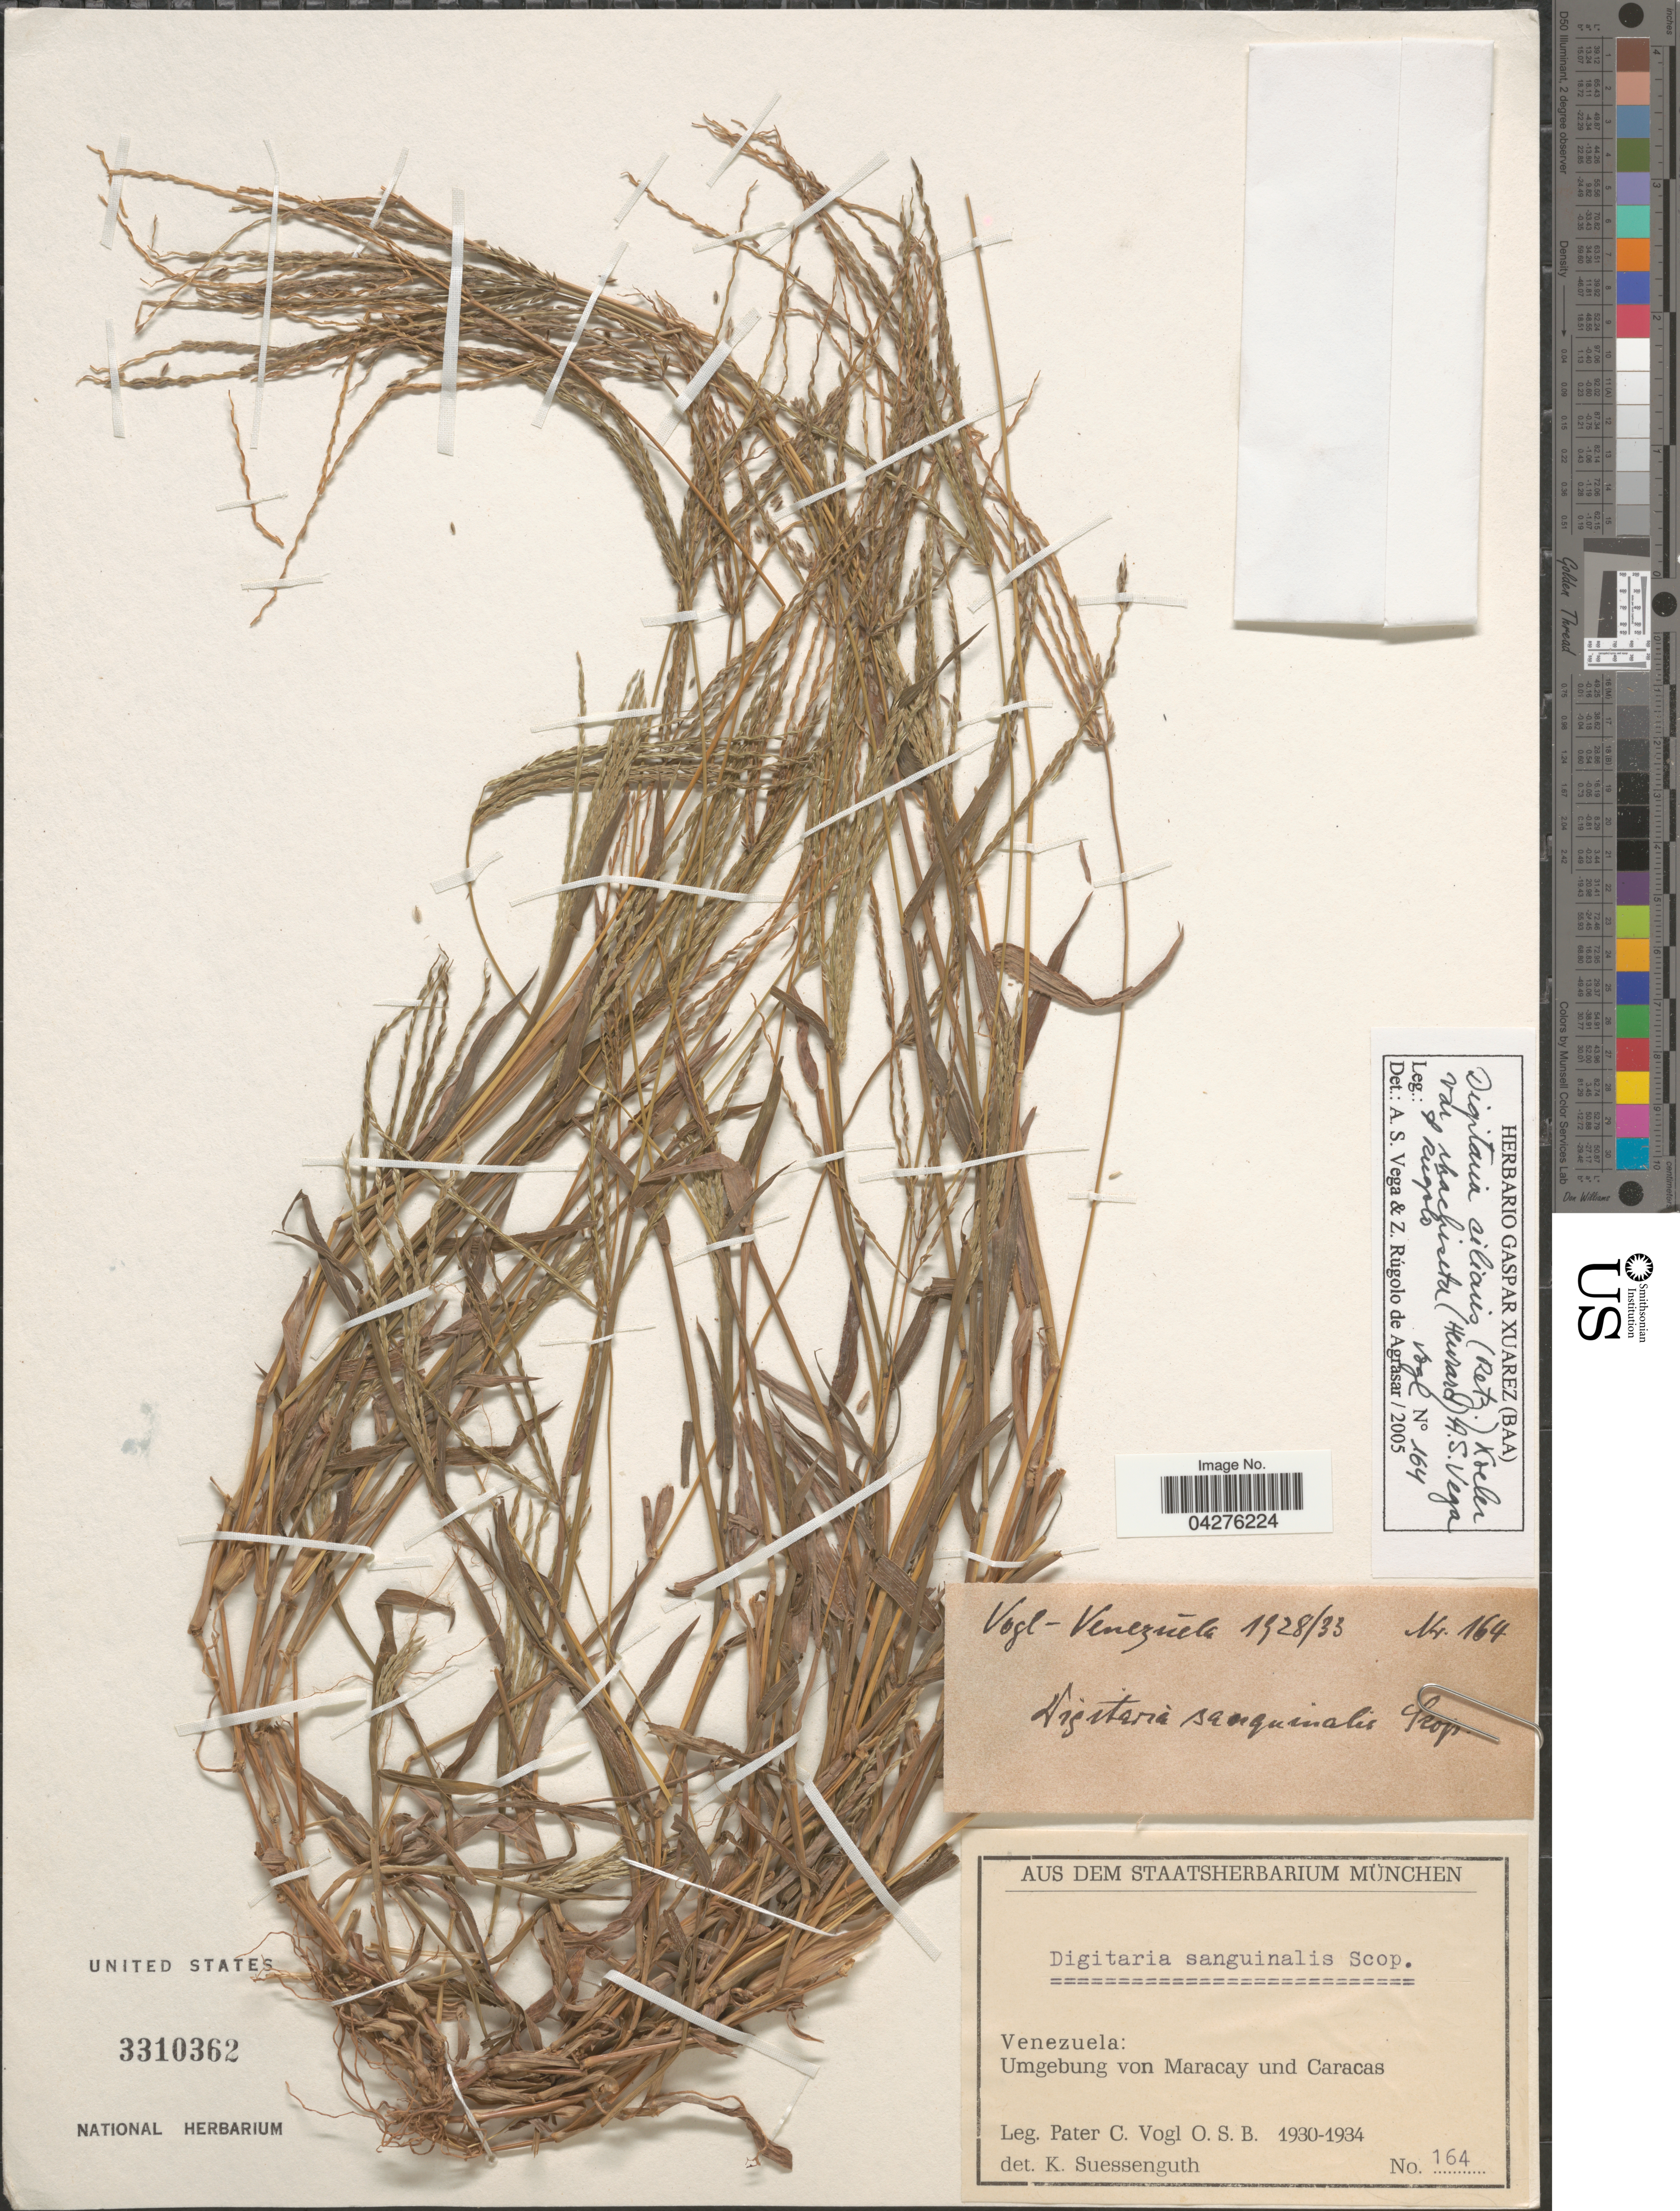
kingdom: Plantae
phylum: Tracheophyta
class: Liliopsida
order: Poales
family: Poaceae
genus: Digitaria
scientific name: Digitaria ciliaris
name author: (Retz.) Koeler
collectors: P. Vogl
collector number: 164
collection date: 1930/1934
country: Venezuela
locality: Umgebung von Maracay und Caracas.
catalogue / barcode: US 3310362